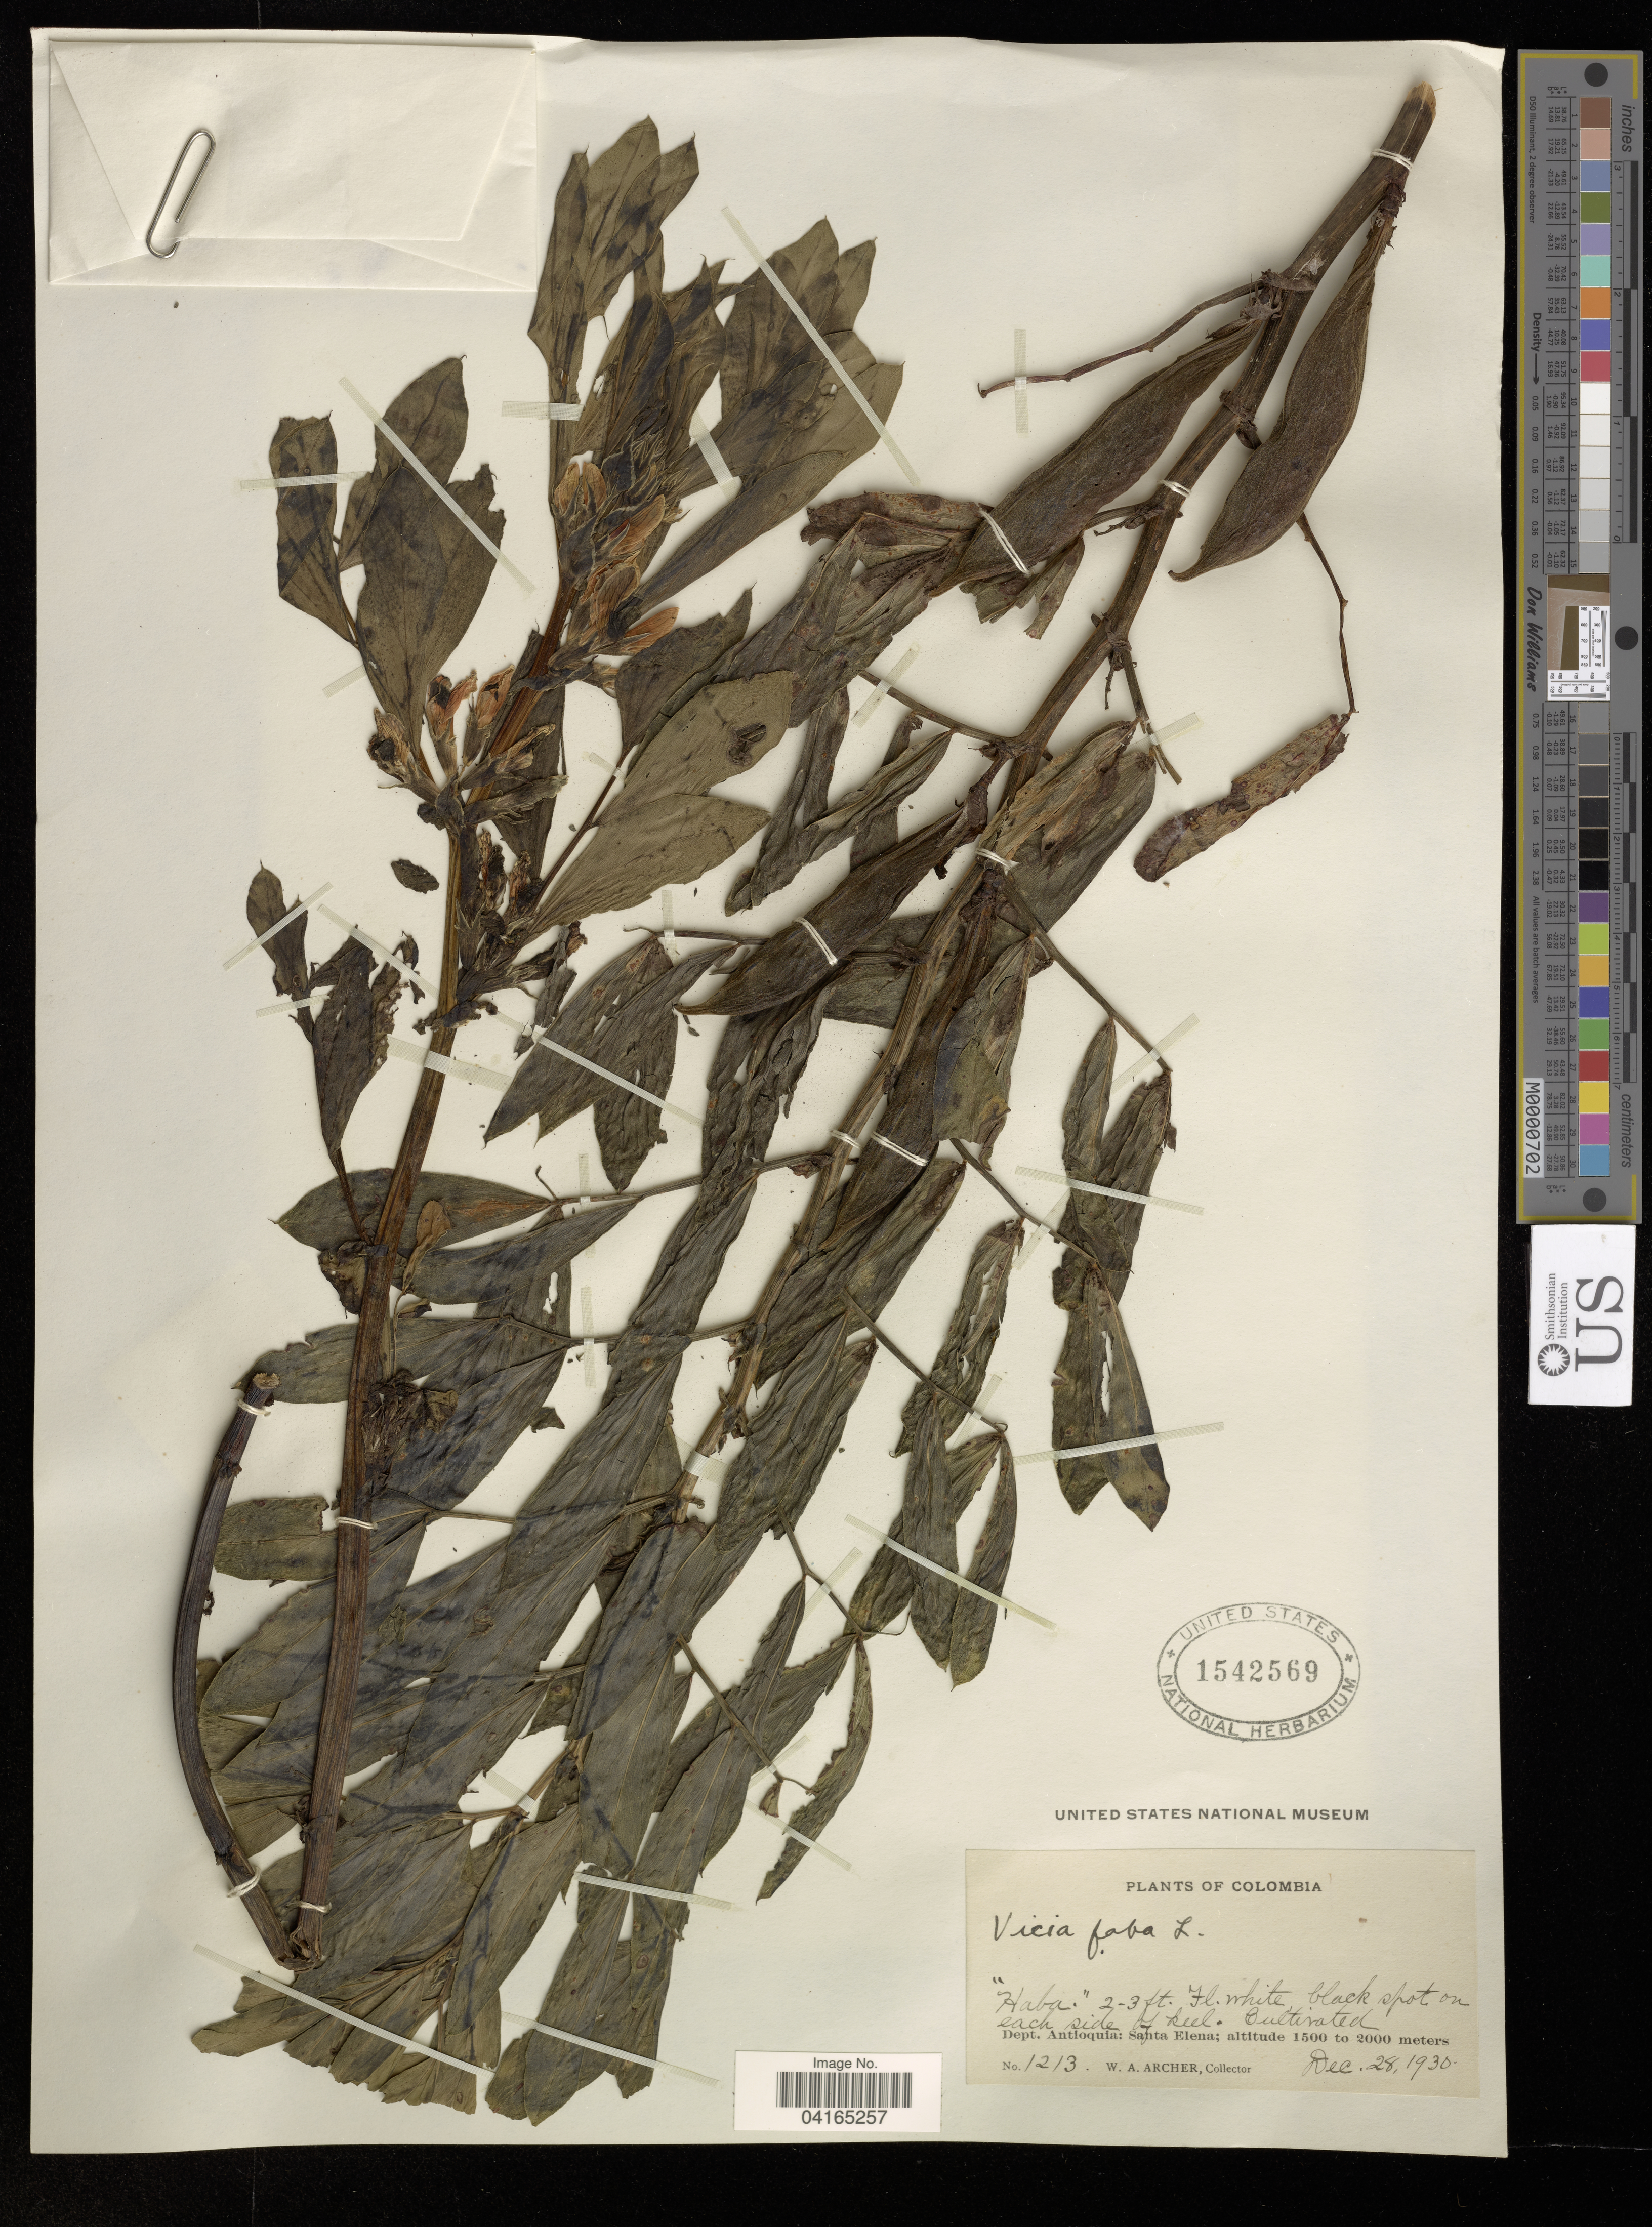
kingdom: Plantae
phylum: Tracheophyta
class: Magnoliopsida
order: Fabales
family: Fabaceae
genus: Vicia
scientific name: Vicia faba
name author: L.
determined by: Hechenleitner, Paulina, RBG Edinburgh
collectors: W. Archer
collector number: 1213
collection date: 1930-12-28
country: Colombia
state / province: Antioquia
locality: Santa Elena.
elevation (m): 1500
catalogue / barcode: US 1542569